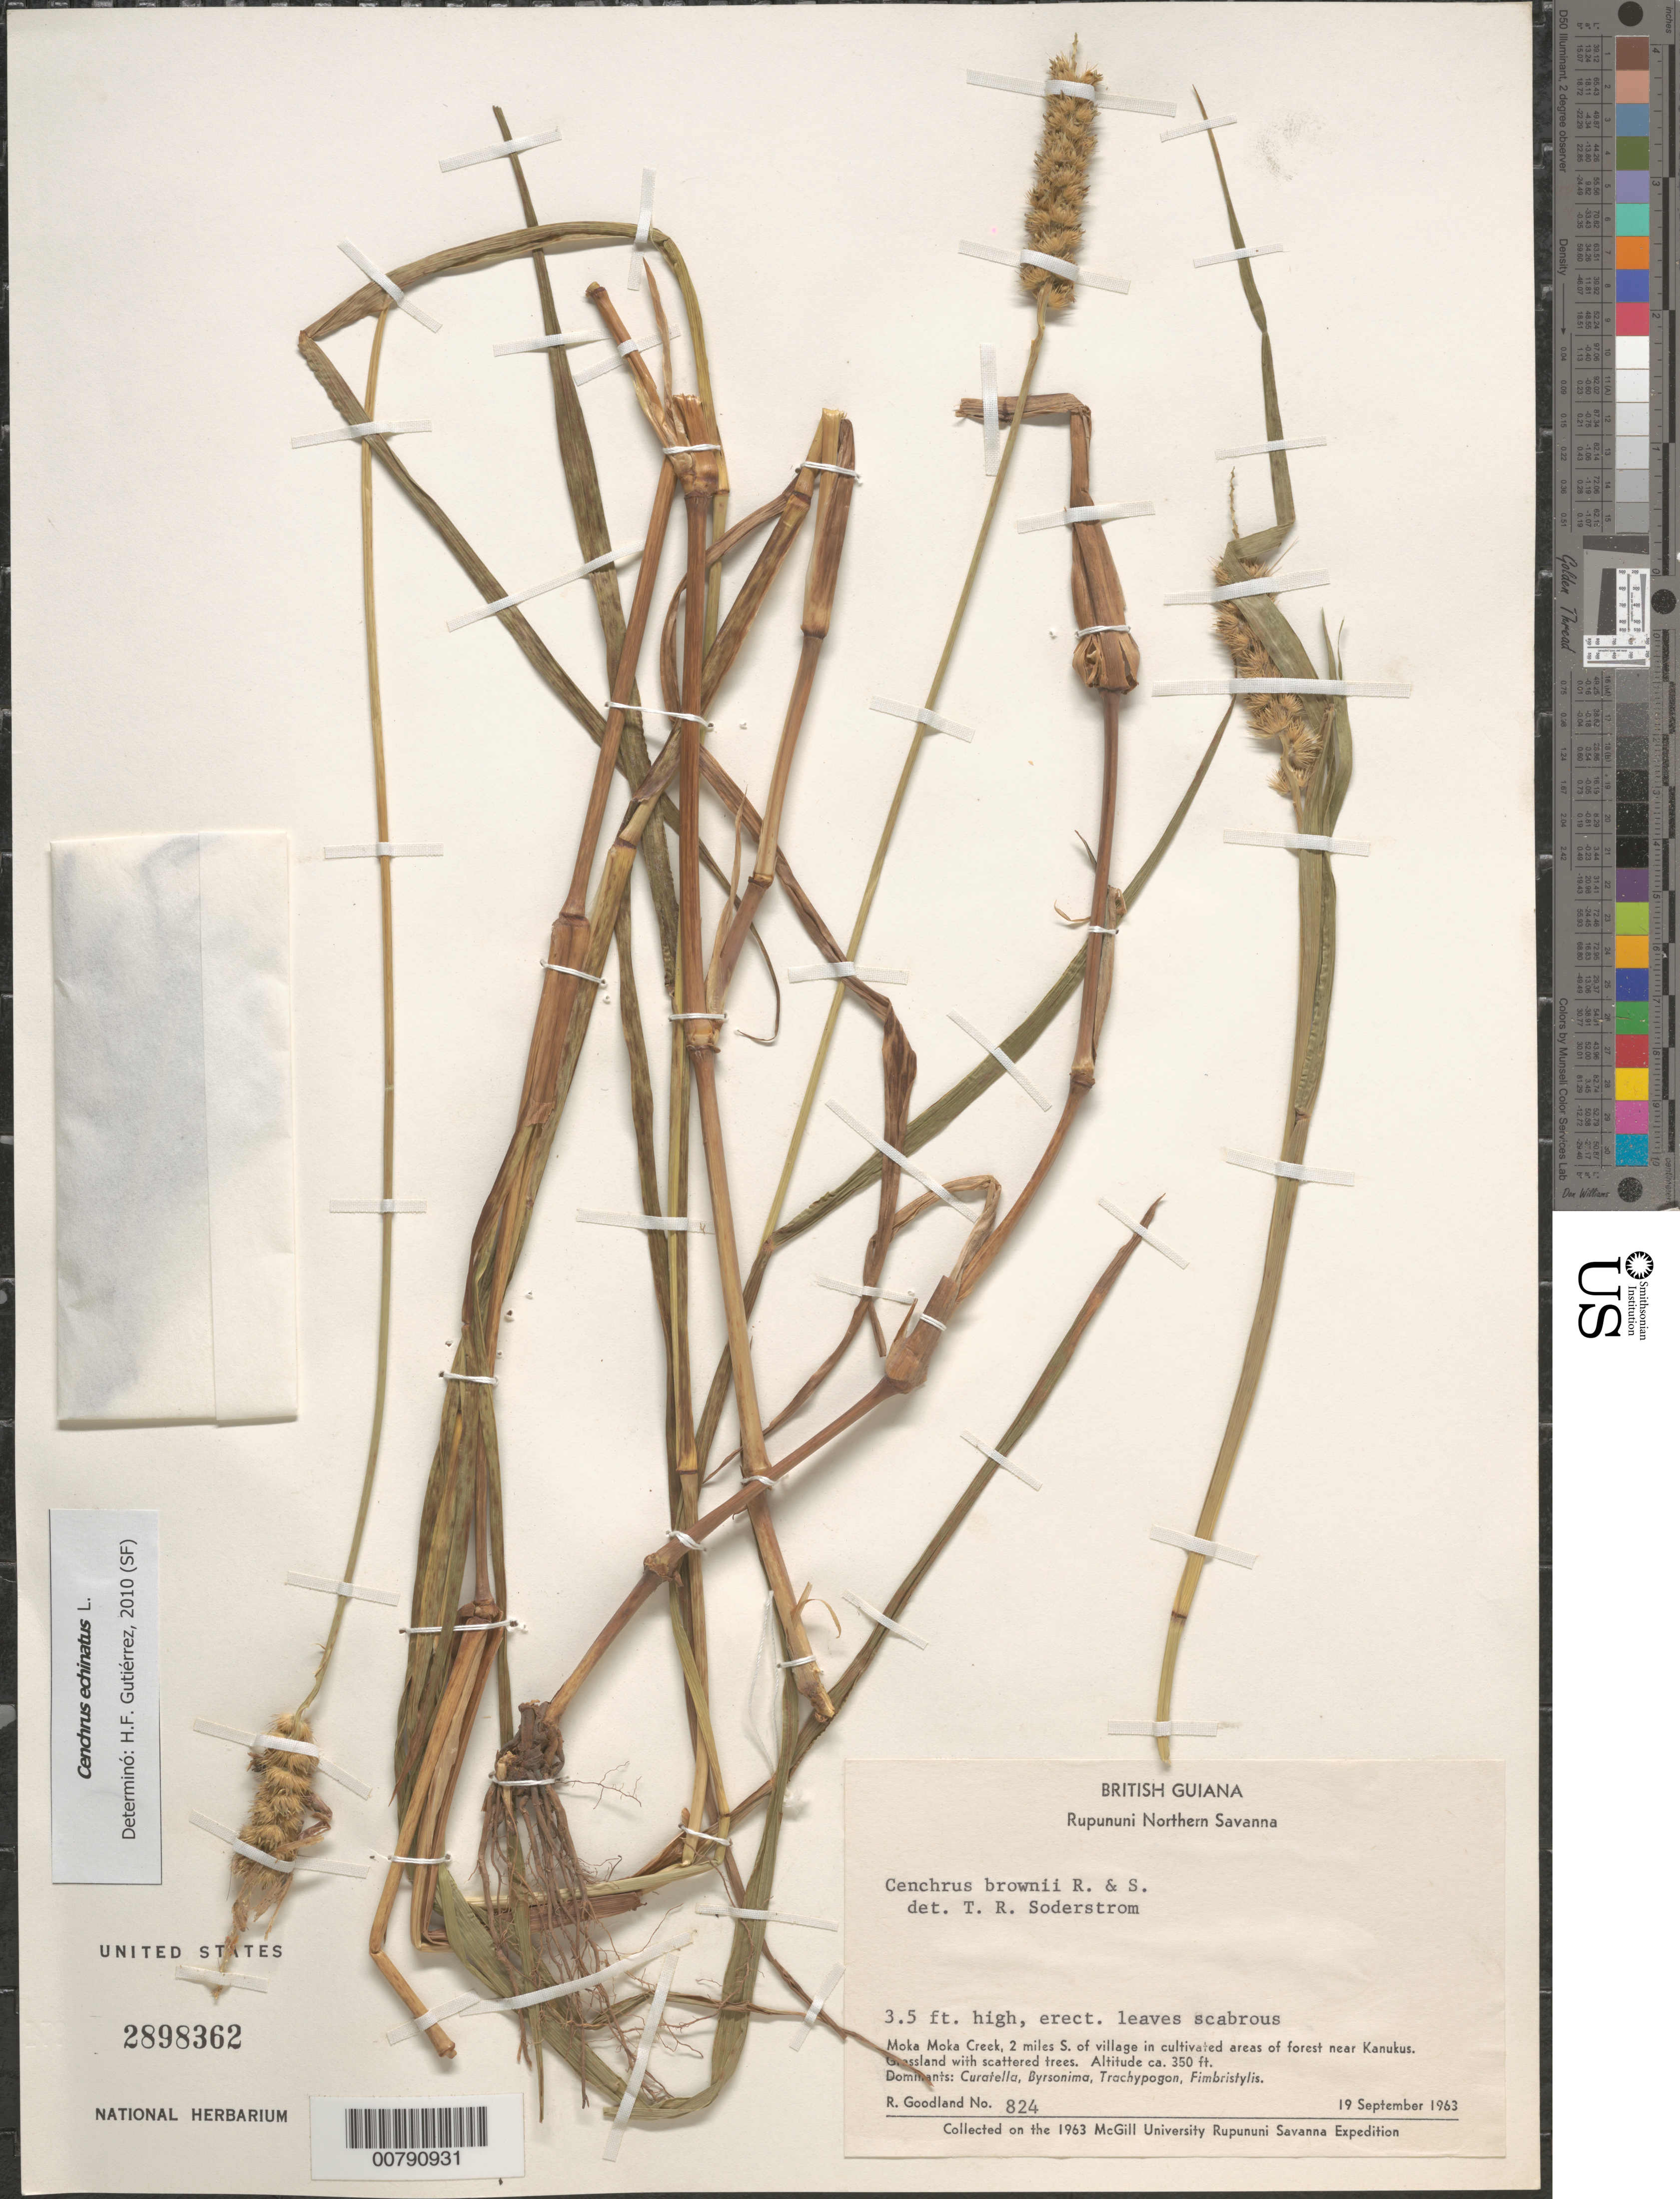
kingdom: Plantae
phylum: Tracheophyta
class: Liliopsida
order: Poales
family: Poaceae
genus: Cenchrus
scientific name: Cenchrus echinatus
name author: L.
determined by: Gutiérrez, H. F.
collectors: R. Goodland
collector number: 824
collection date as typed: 19-Sep-63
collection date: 1963-09-19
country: Guyana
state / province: U. Takutu-U. Essequibo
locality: Rupununi Northern Savanna, Moka Moka Creek, 2 mi. S of village, near Kanukus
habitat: Grassland with scattered trees. Dominants: Curatella, Byrsonima, Trachypogon, Fimbristylis; in cultivated areas of forest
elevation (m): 107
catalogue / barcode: US 2898362